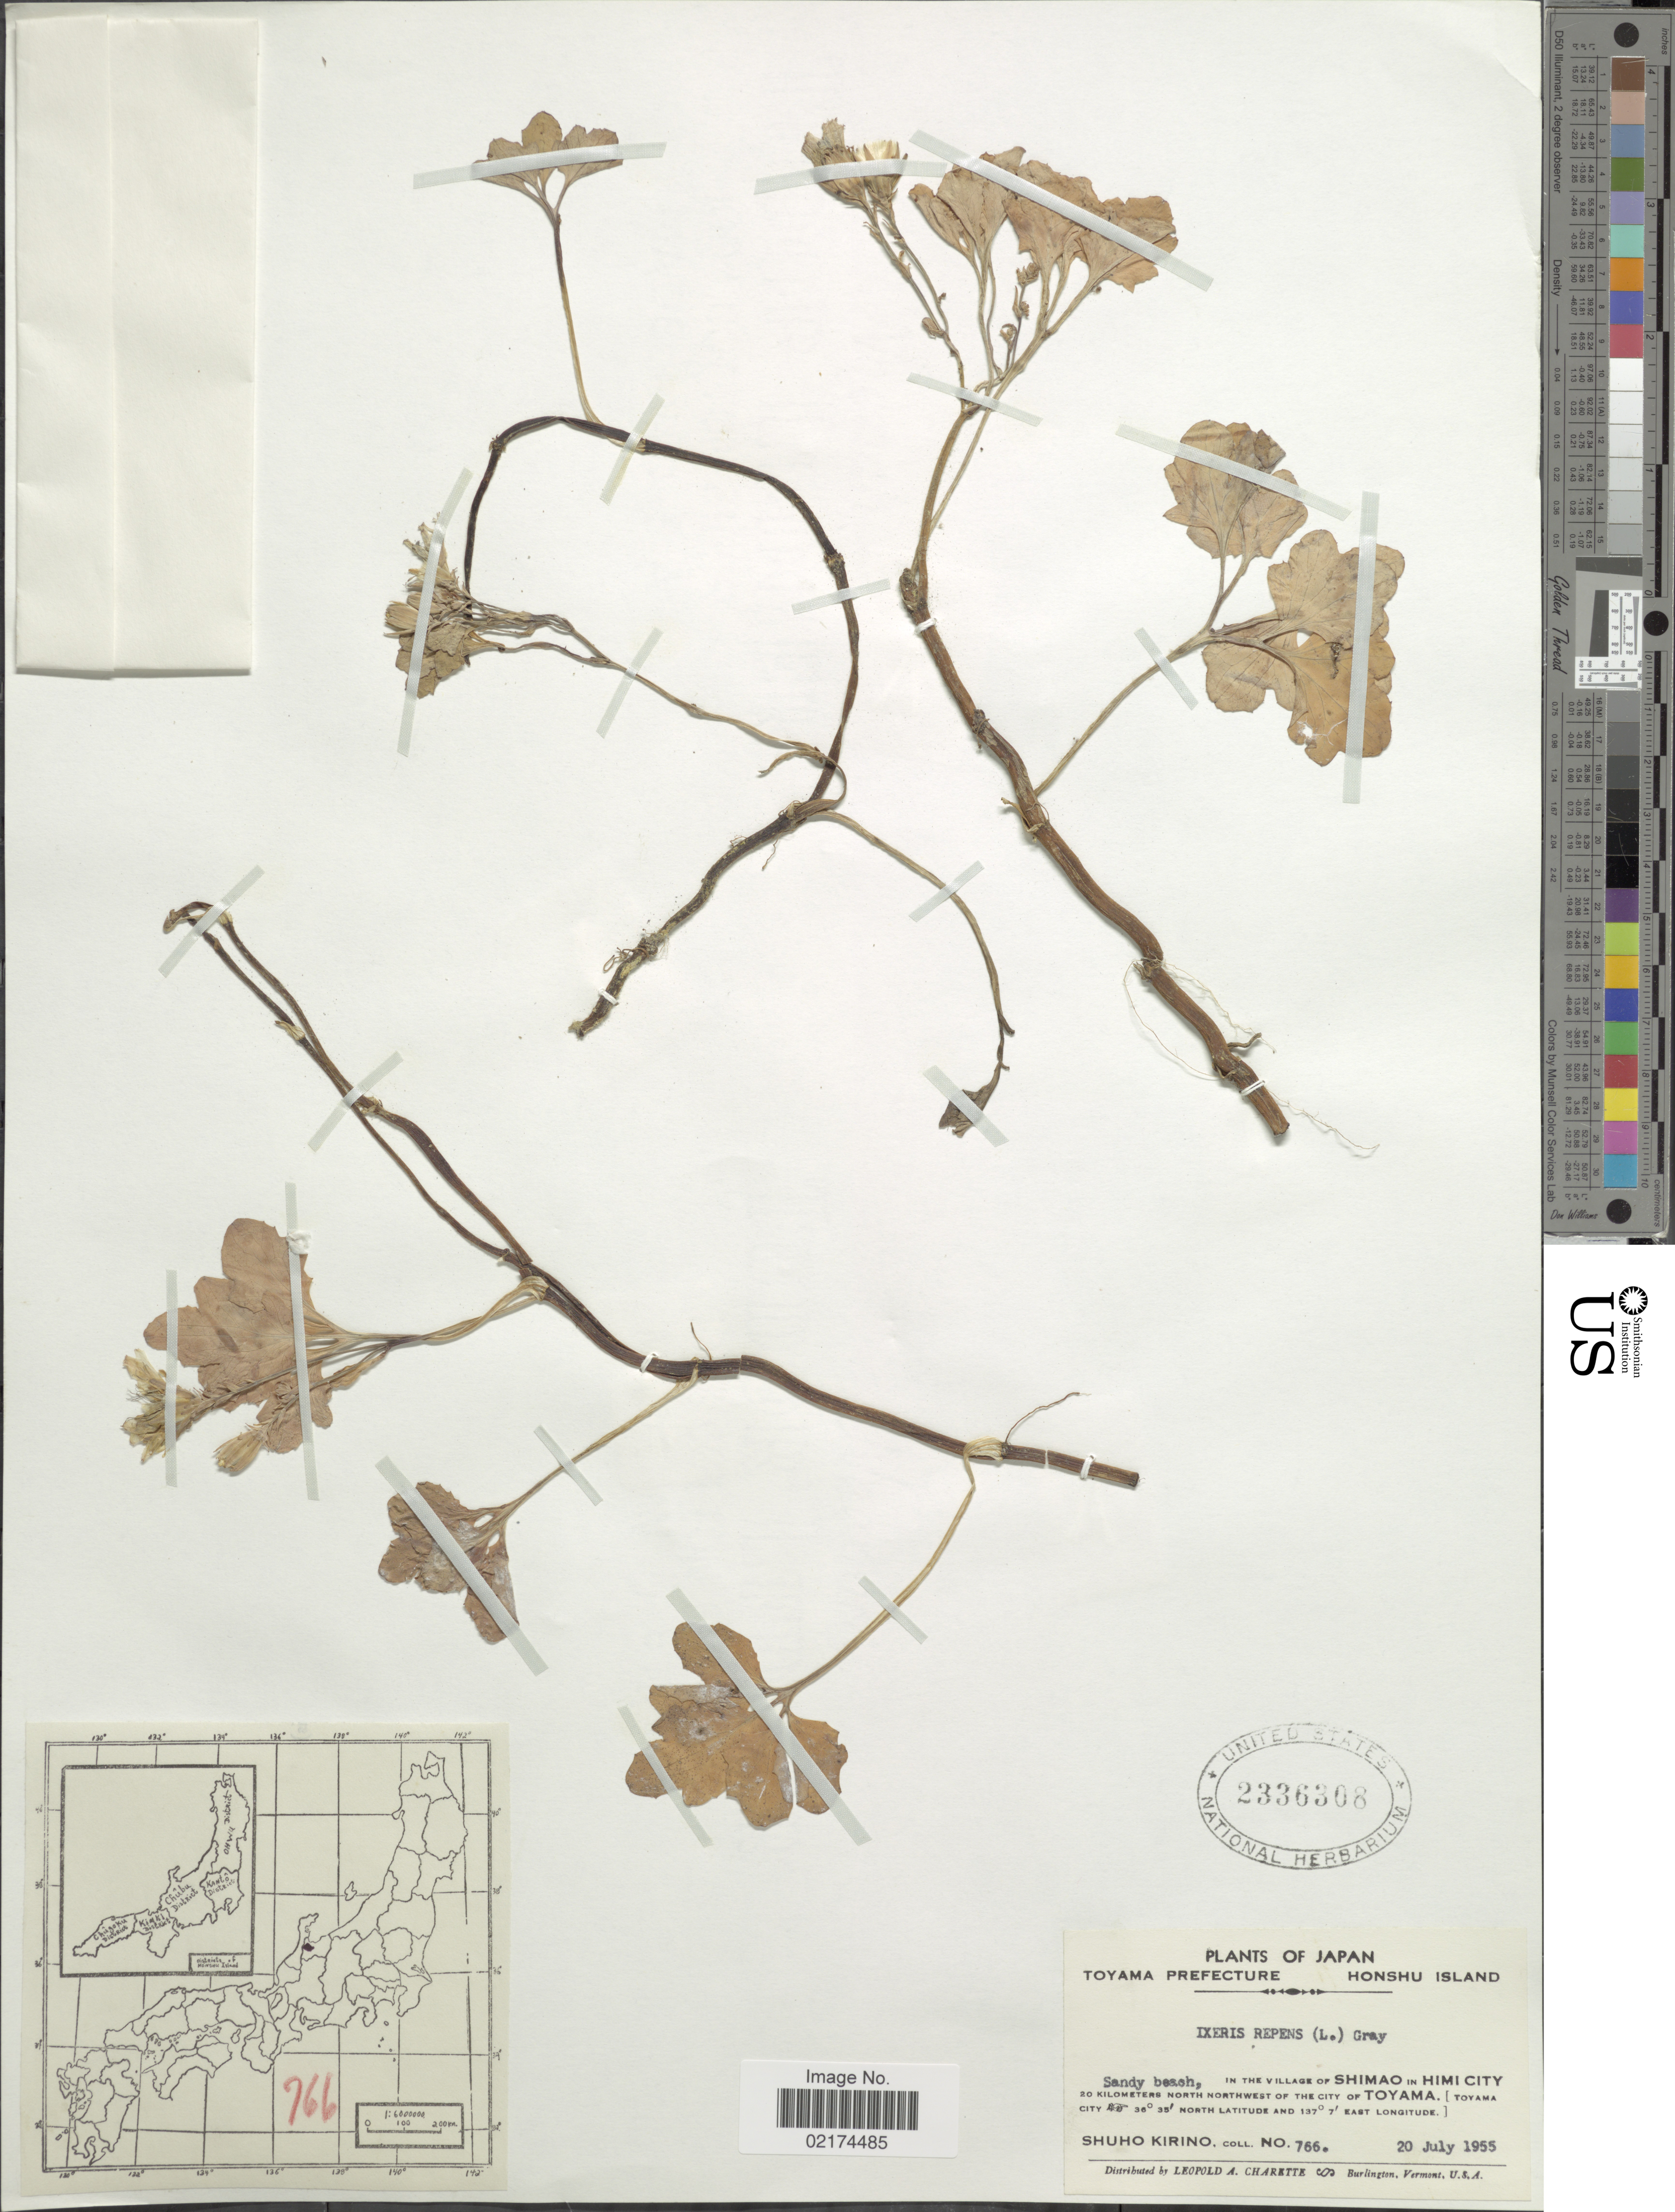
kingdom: Plantae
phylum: Tracheophyta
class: Magnoliopsida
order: Asterales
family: Asteraceae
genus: Ixeris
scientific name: Ixeris repens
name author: (L.) A. Gray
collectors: S. Kirino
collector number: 766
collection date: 1955-07-20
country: Japan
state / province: Toyama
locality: Honshu Island, in the village of Shimao in Himi City 20 kilometers North Northwest of the city of Toyama (Toyoma City)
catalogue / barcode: US 2336308